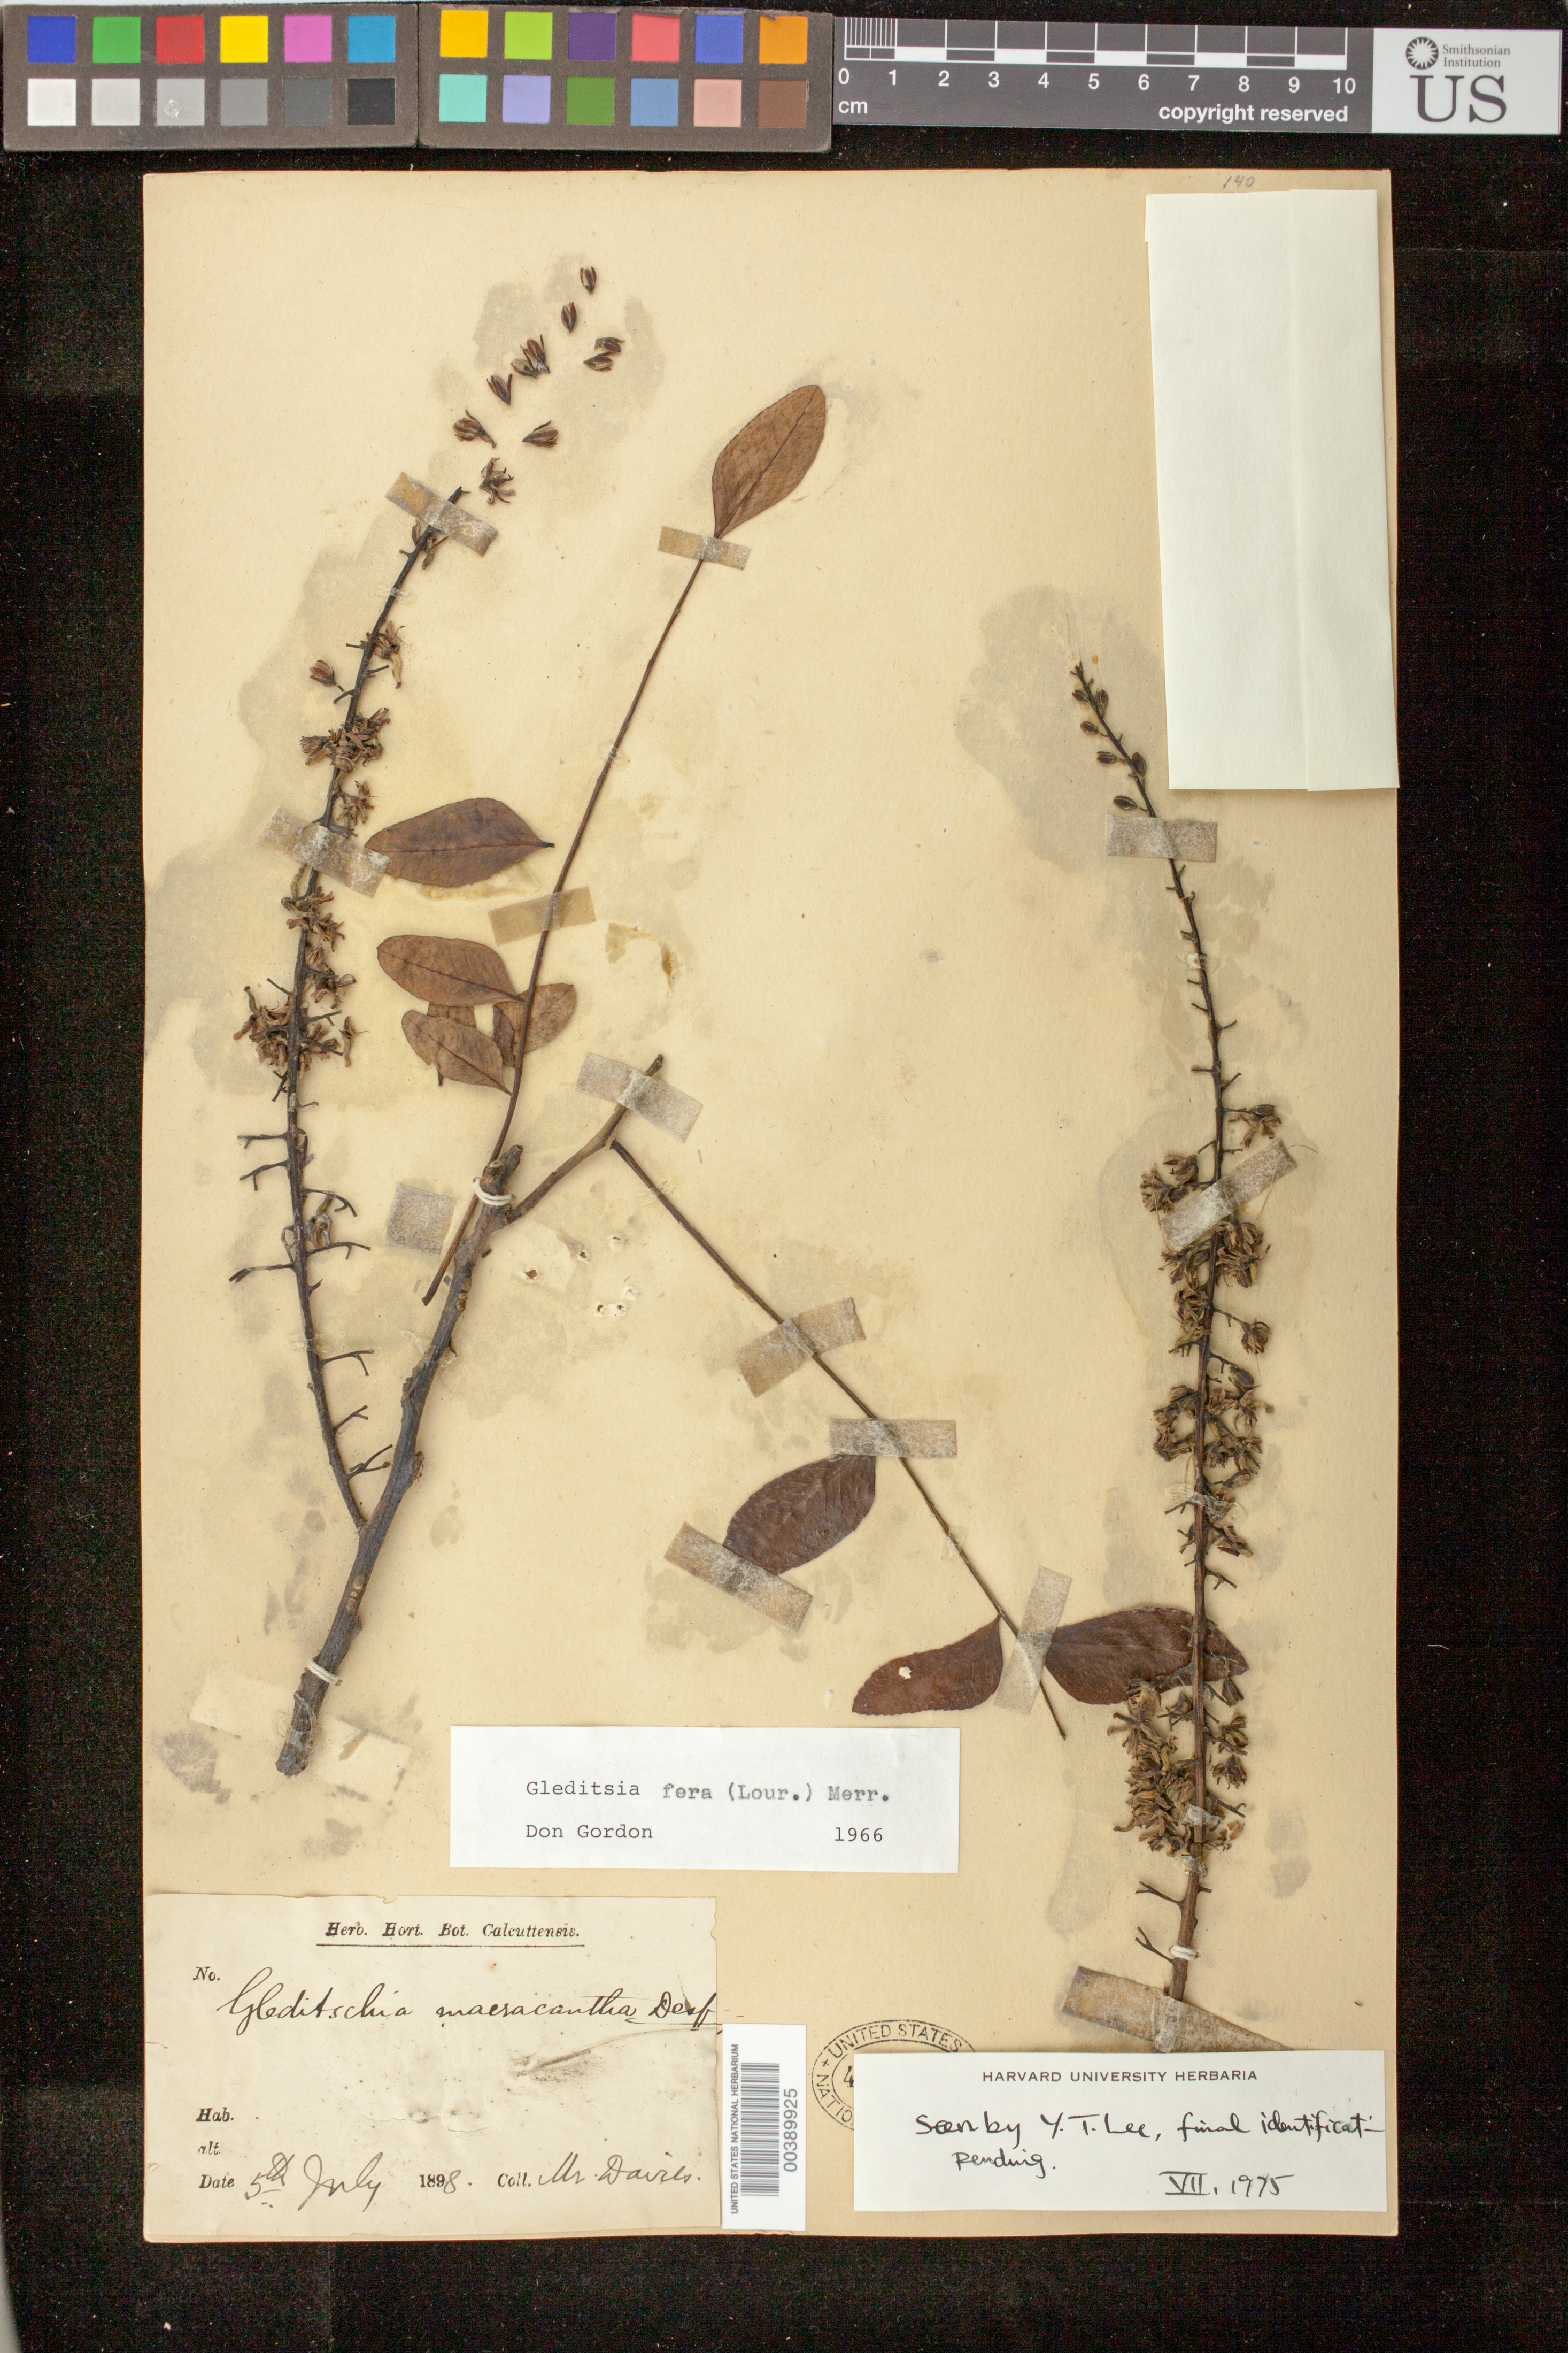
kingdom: Plantae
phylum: Tracheophyta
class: Magnoliopsida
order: Fabales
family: Fabaceae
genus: Gleditsia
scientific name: Gleditsia sp.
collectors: -. Davies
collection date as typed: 05 Jul 1898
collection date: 1898-07-05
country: India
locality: Hort. bot. calcuttensis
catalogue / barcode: US 418015